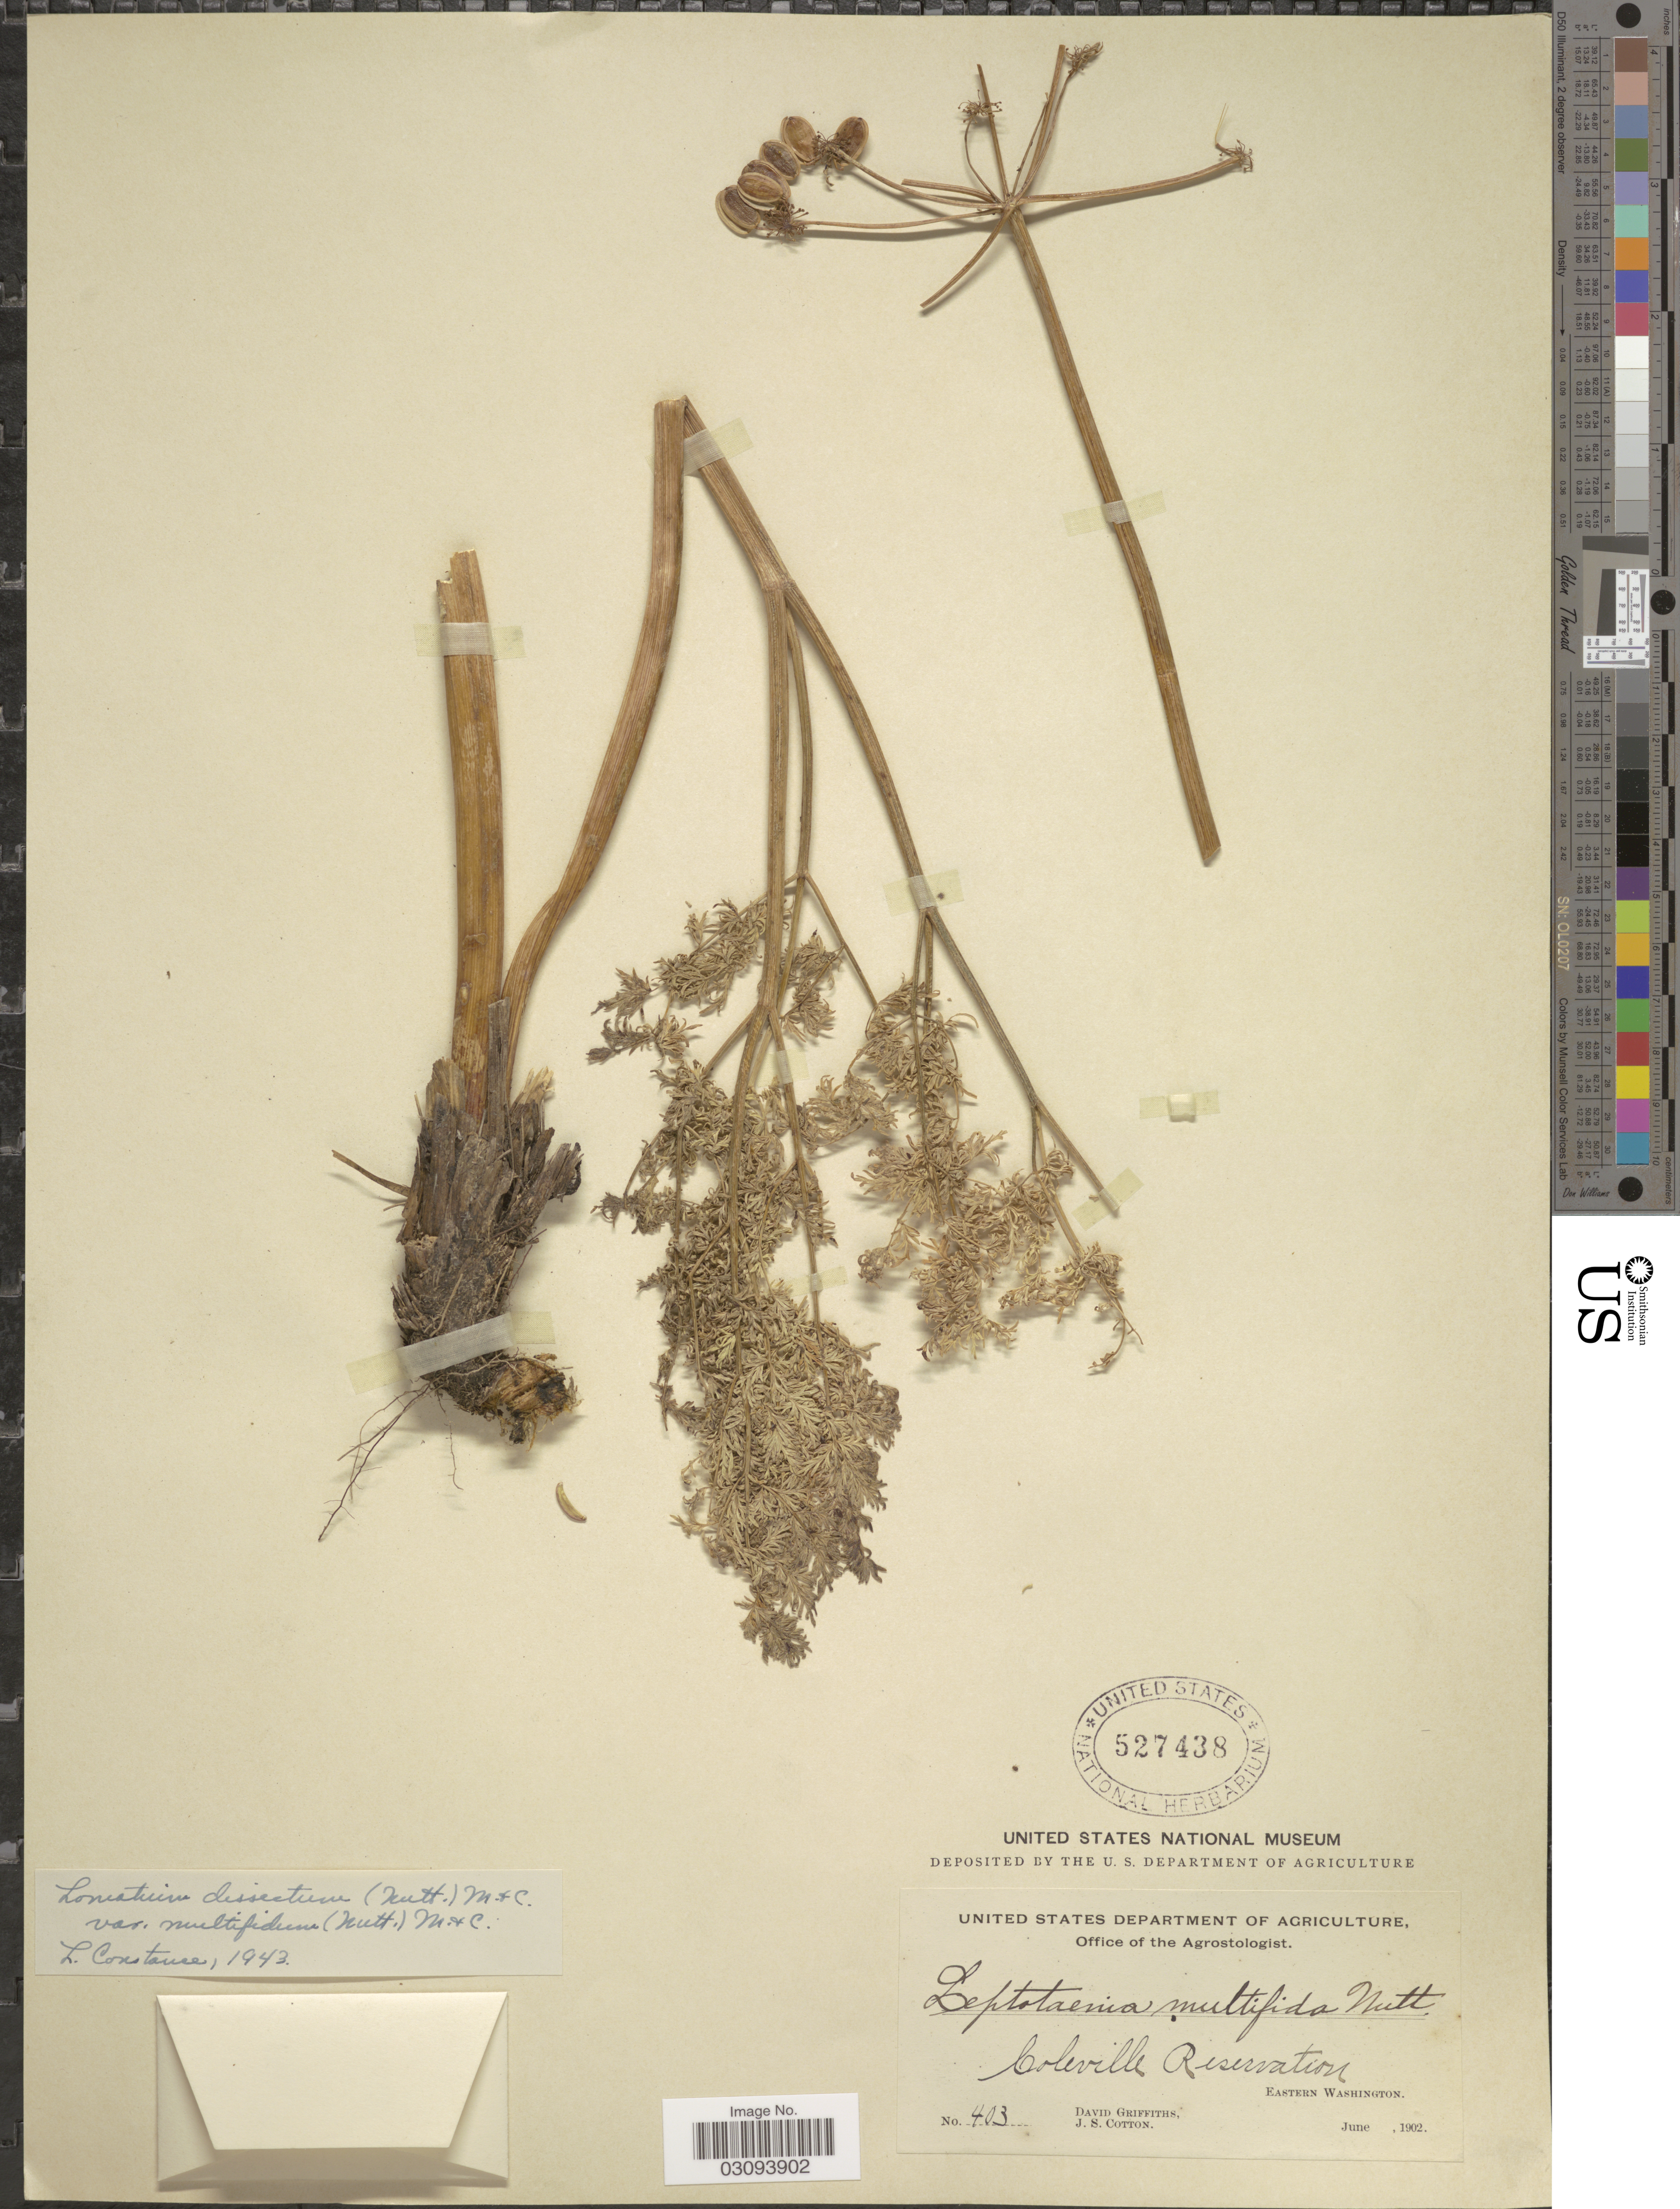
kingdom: Plantae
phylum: Tracheophyta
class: Magnoliopsida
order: Apiales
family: Apiaceae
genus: Lomatium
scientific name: Lomatium dissectum var. multifidum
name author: (Nutt.) Mathias & Constance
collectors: D. Griffiths & J. S. Cotton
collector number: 403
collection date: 1902-06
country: United States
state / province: Washington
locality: Coleville Reservation. Eastern Washington.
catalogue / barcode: US 527438